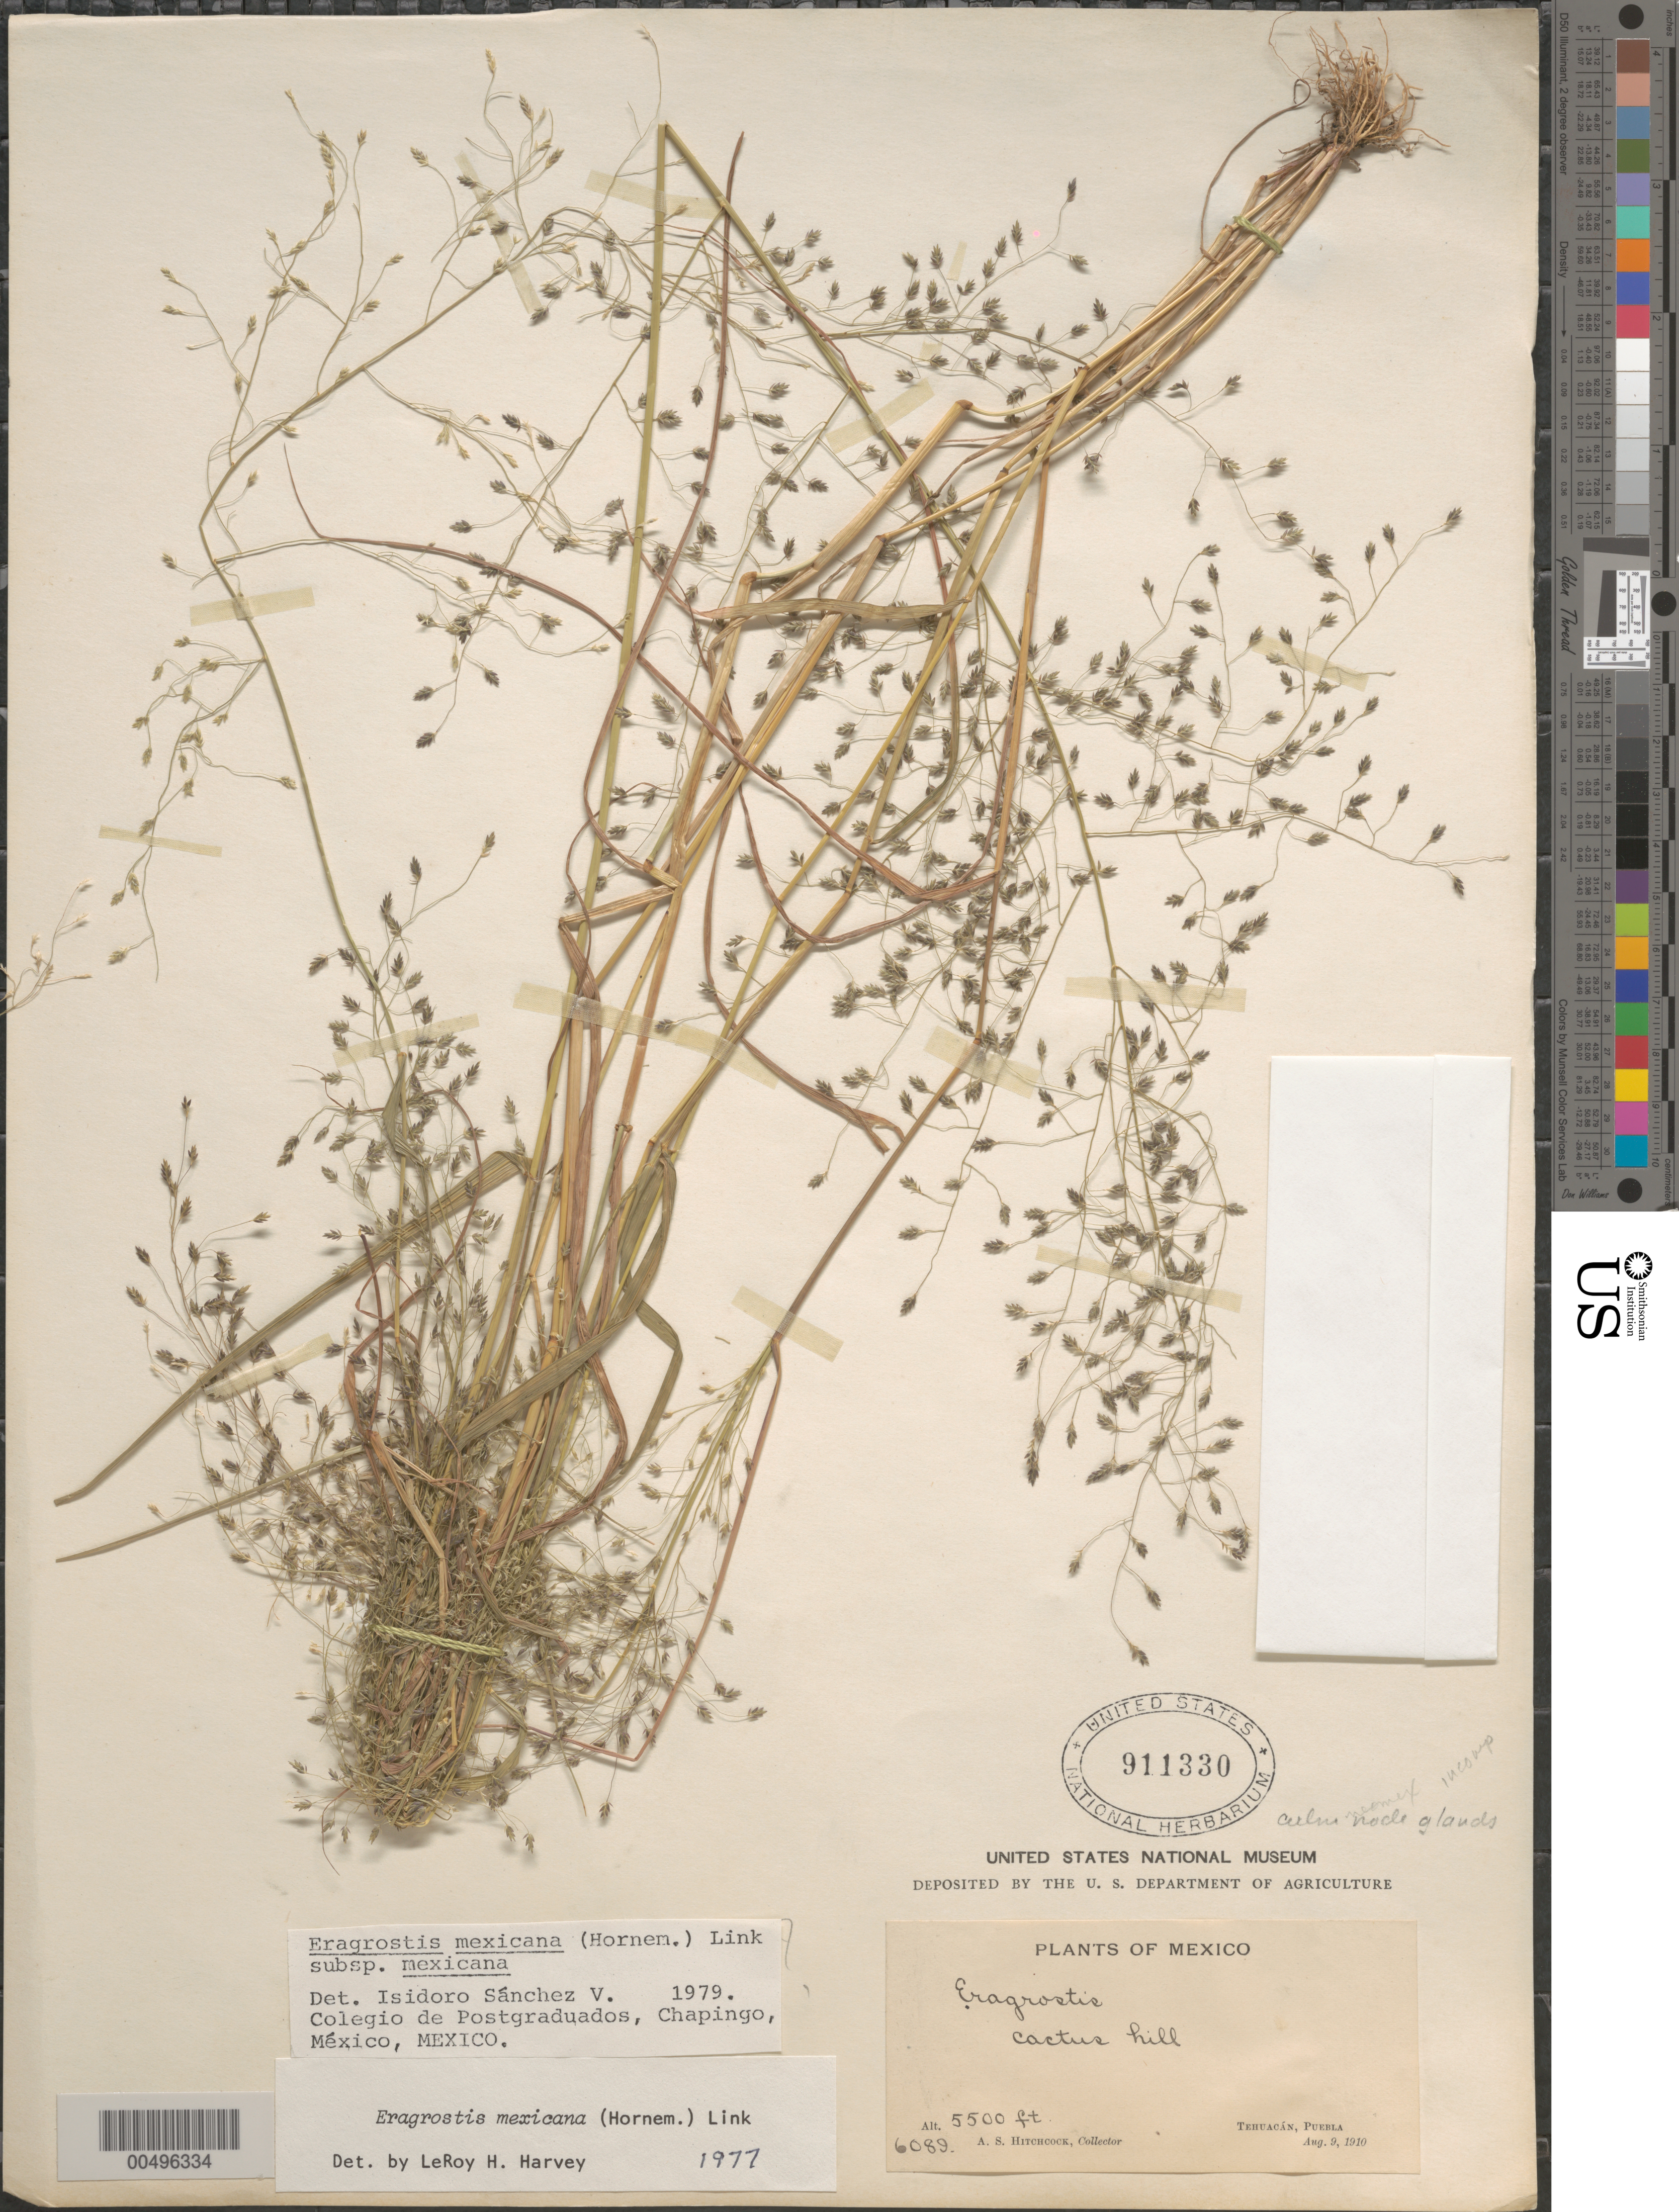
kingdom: Plantae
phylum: Tracheophyta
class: Liliopsida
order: Poales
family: Poaceae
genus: Eragrostis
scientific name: Eragrostis mexicana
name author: (Hornem.) Link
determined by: Sánchez Vega, I. M.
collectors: A. S. Hitchcock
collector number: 6089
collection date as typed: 9 Aug 1910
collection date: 1910-08-09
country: Mexico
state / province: Puebla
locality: Tehuacán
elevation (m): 1676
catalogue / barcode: US 911330